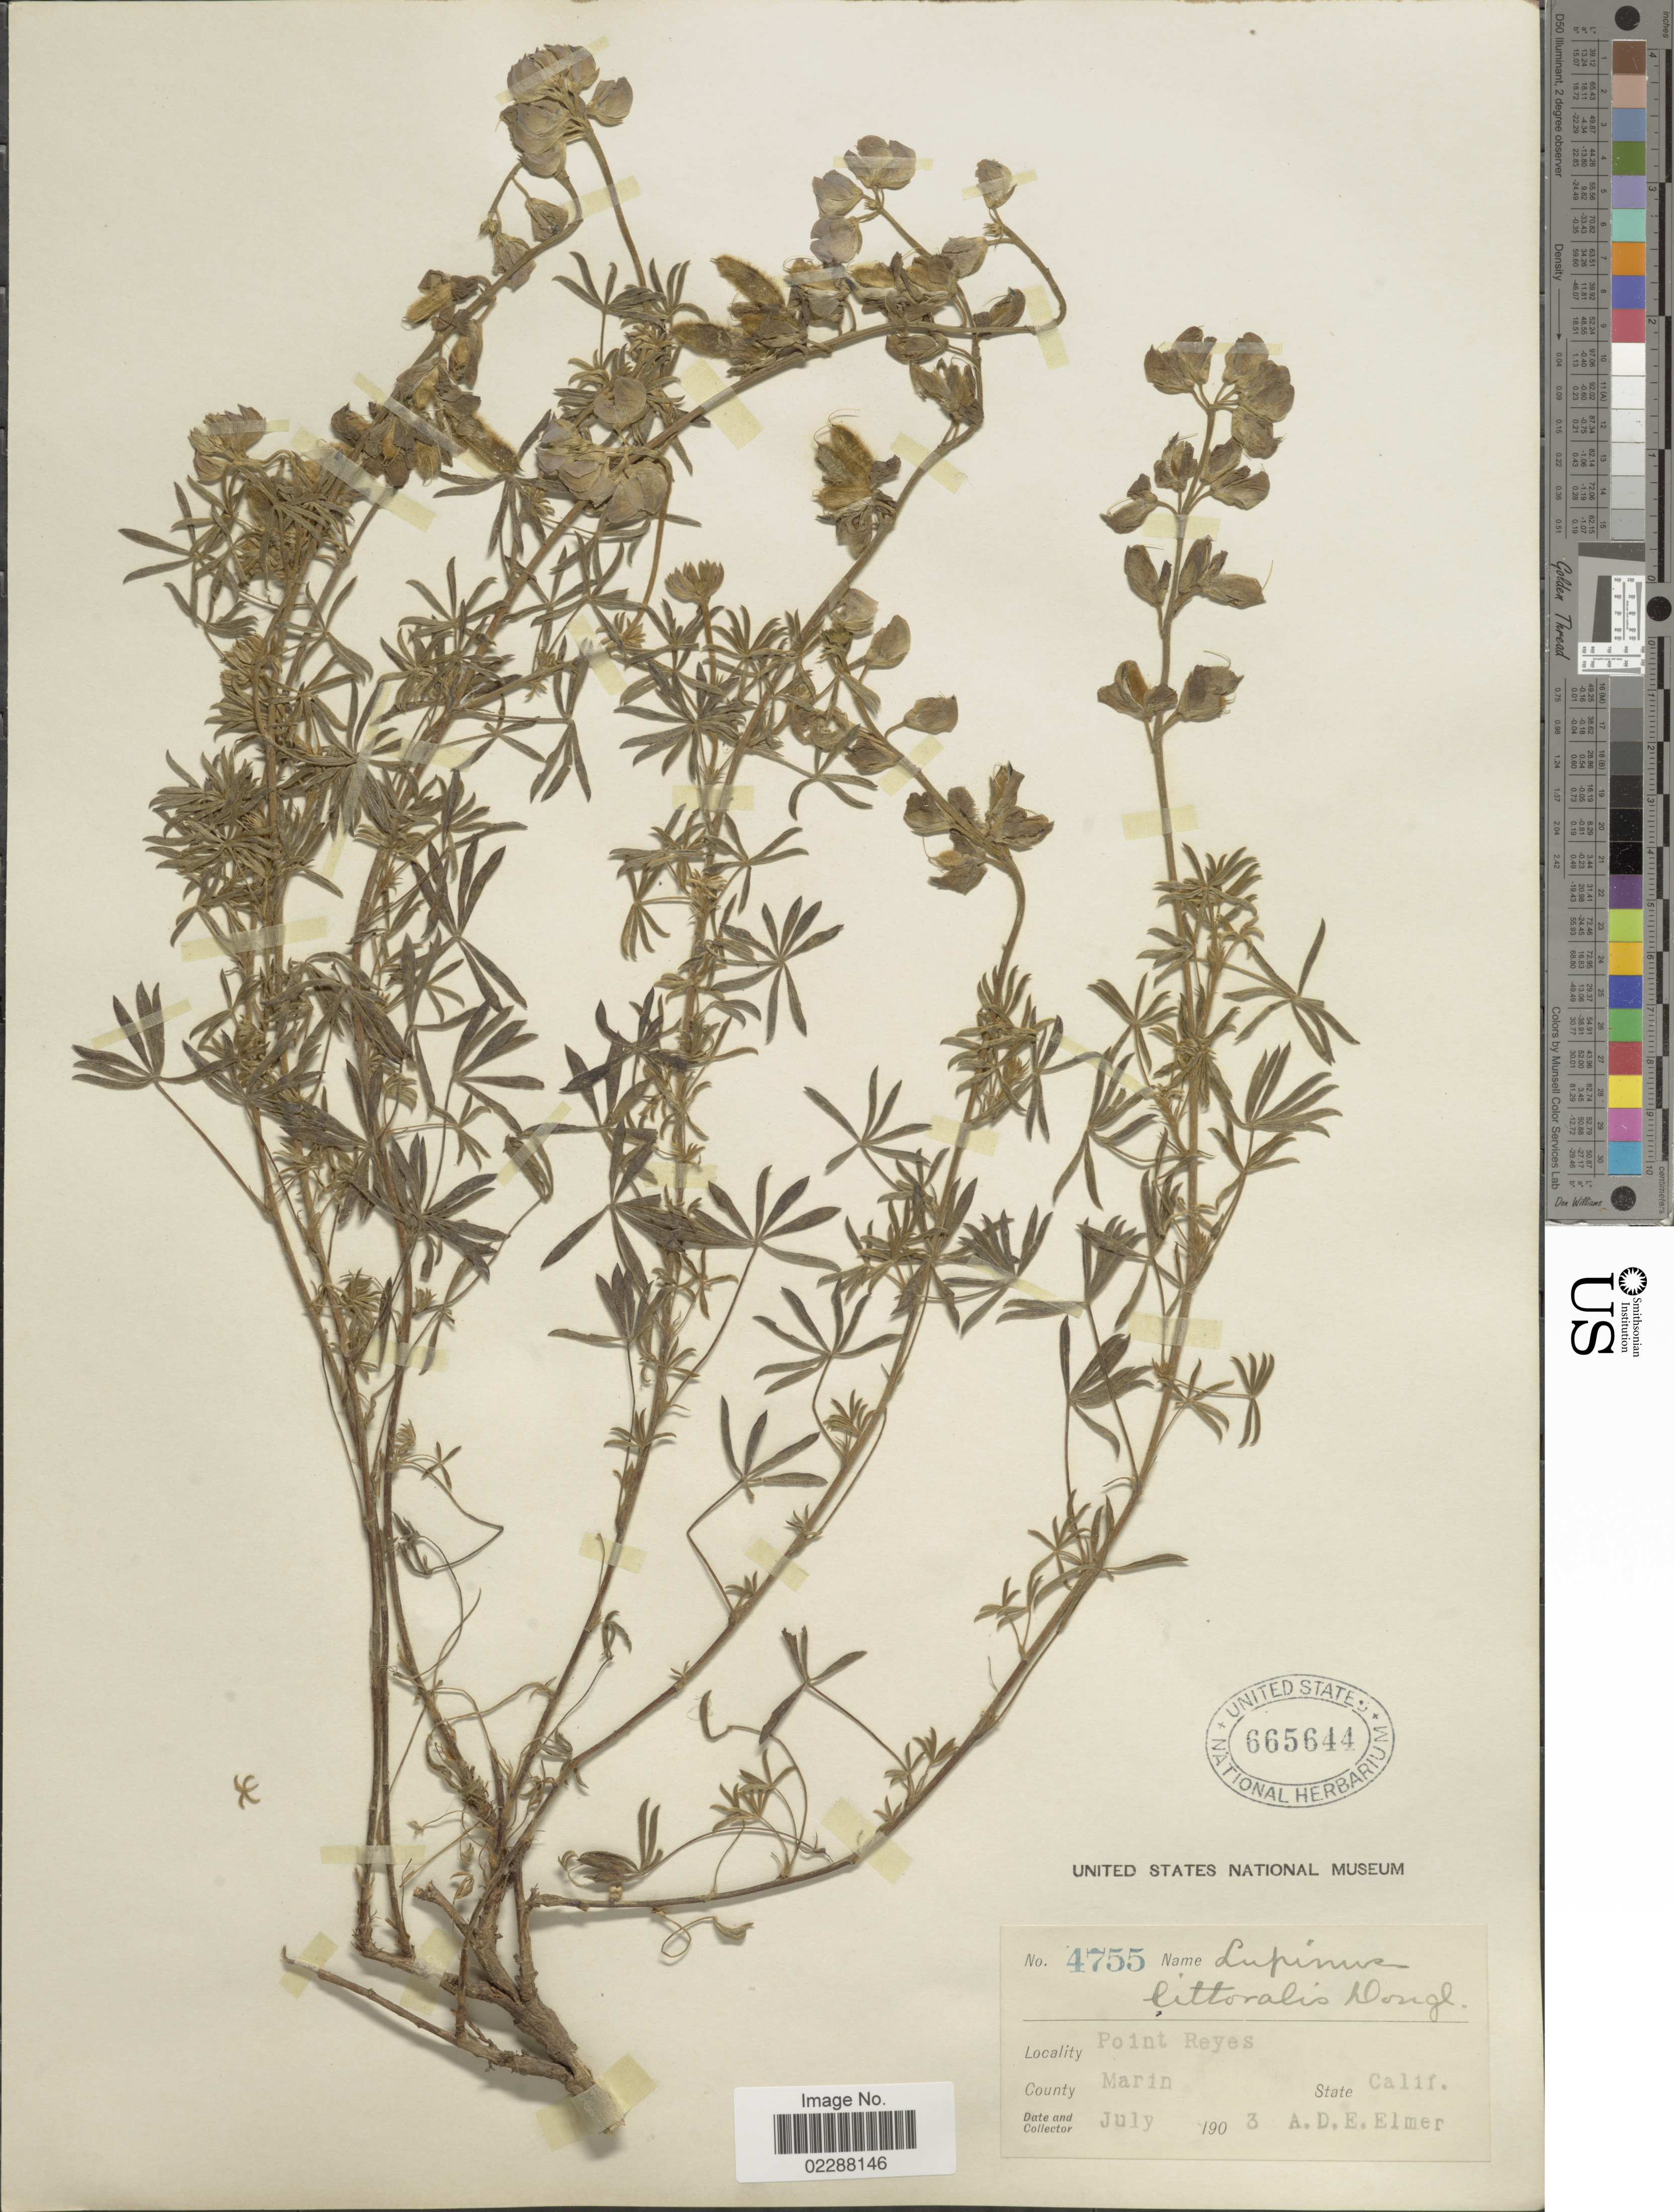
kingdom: Plantae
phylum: Tracheophyta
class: Magnoliopsida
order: Fabales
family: Fabaceae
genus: Lupinus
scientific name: Lupinus variicolor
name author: Steud.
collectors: A. D. E. Elmer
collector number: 4755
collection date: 1903-07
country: United States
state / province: California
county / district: Marin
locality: Point Reyes, County Marin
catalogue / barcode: US 665644